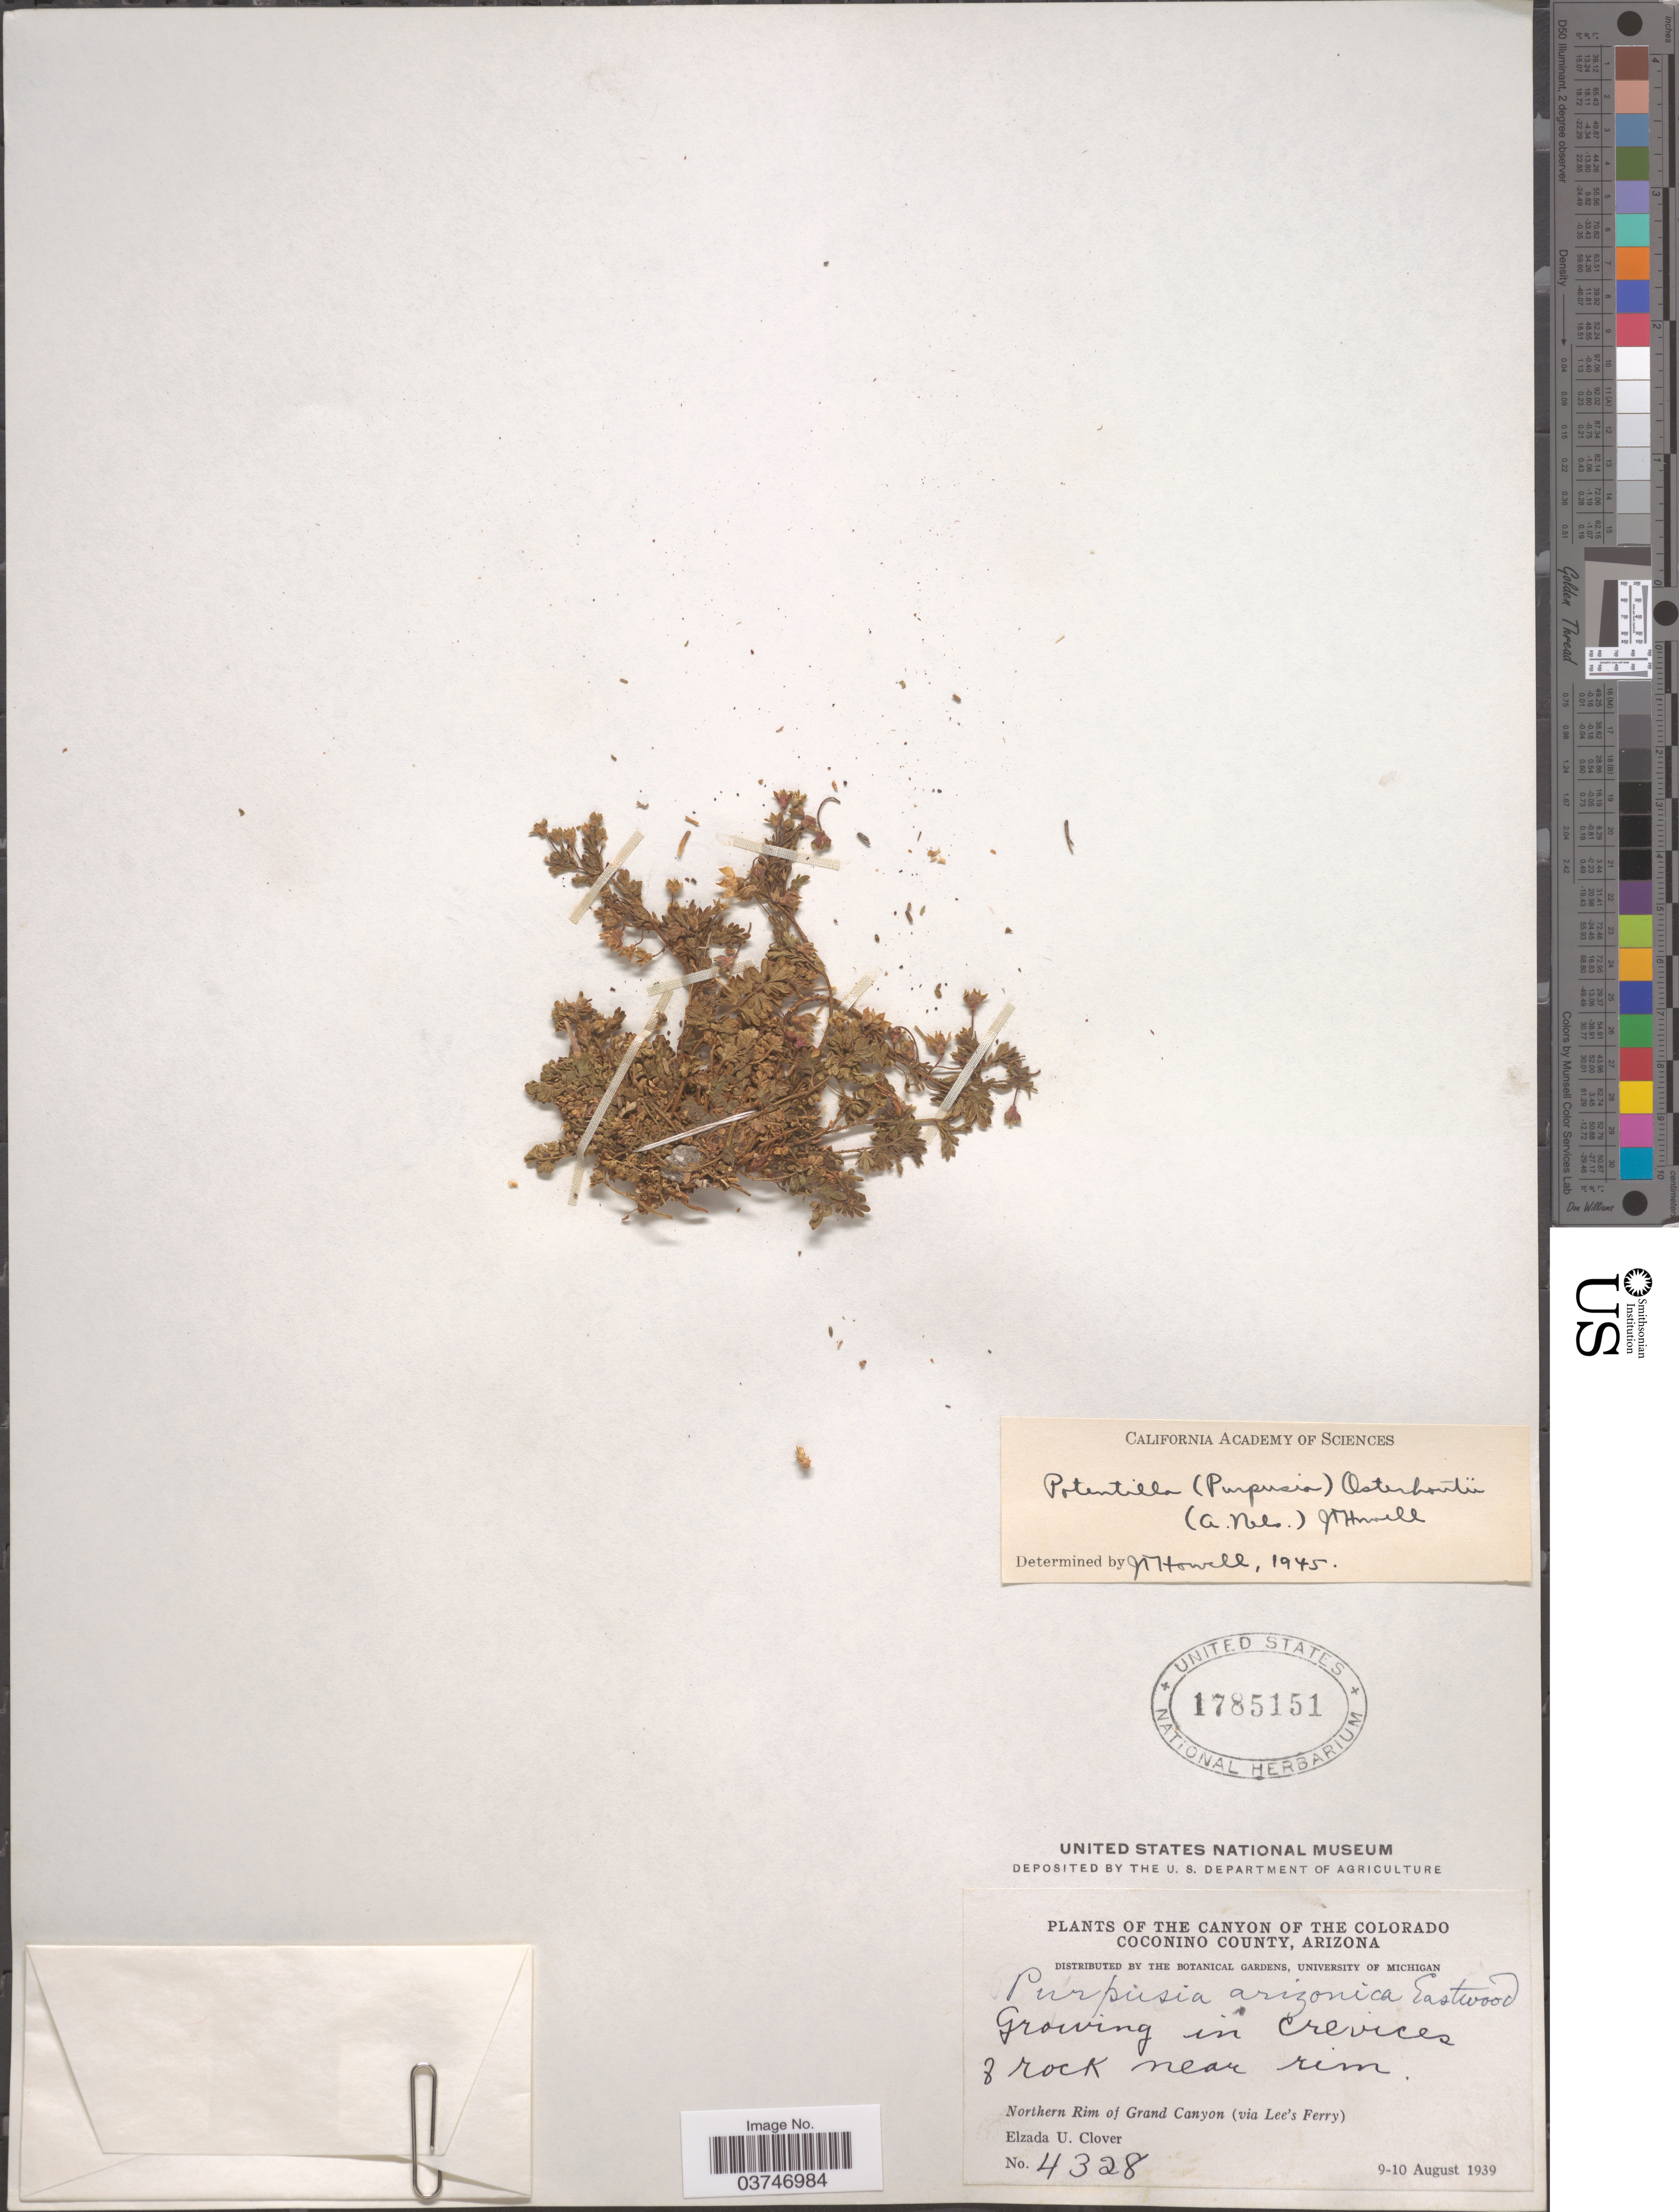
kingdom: Plantae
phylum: Tracheophyta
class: Magnoliopsida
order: Rosales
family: Rosaceae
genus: Potentilla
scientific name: Potentilla osterhoutii var. osterhoutii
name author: (A. Nelson) J.T. Howell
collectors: E. U. Clover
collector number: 4328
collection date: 1939-08-09/1939-08-10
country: United States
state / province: Arizona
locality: Canyon of the Colorado Coconino County. Northern Rim of Grand Canyon (via Lee's Ferry).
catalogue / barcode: US 1785151